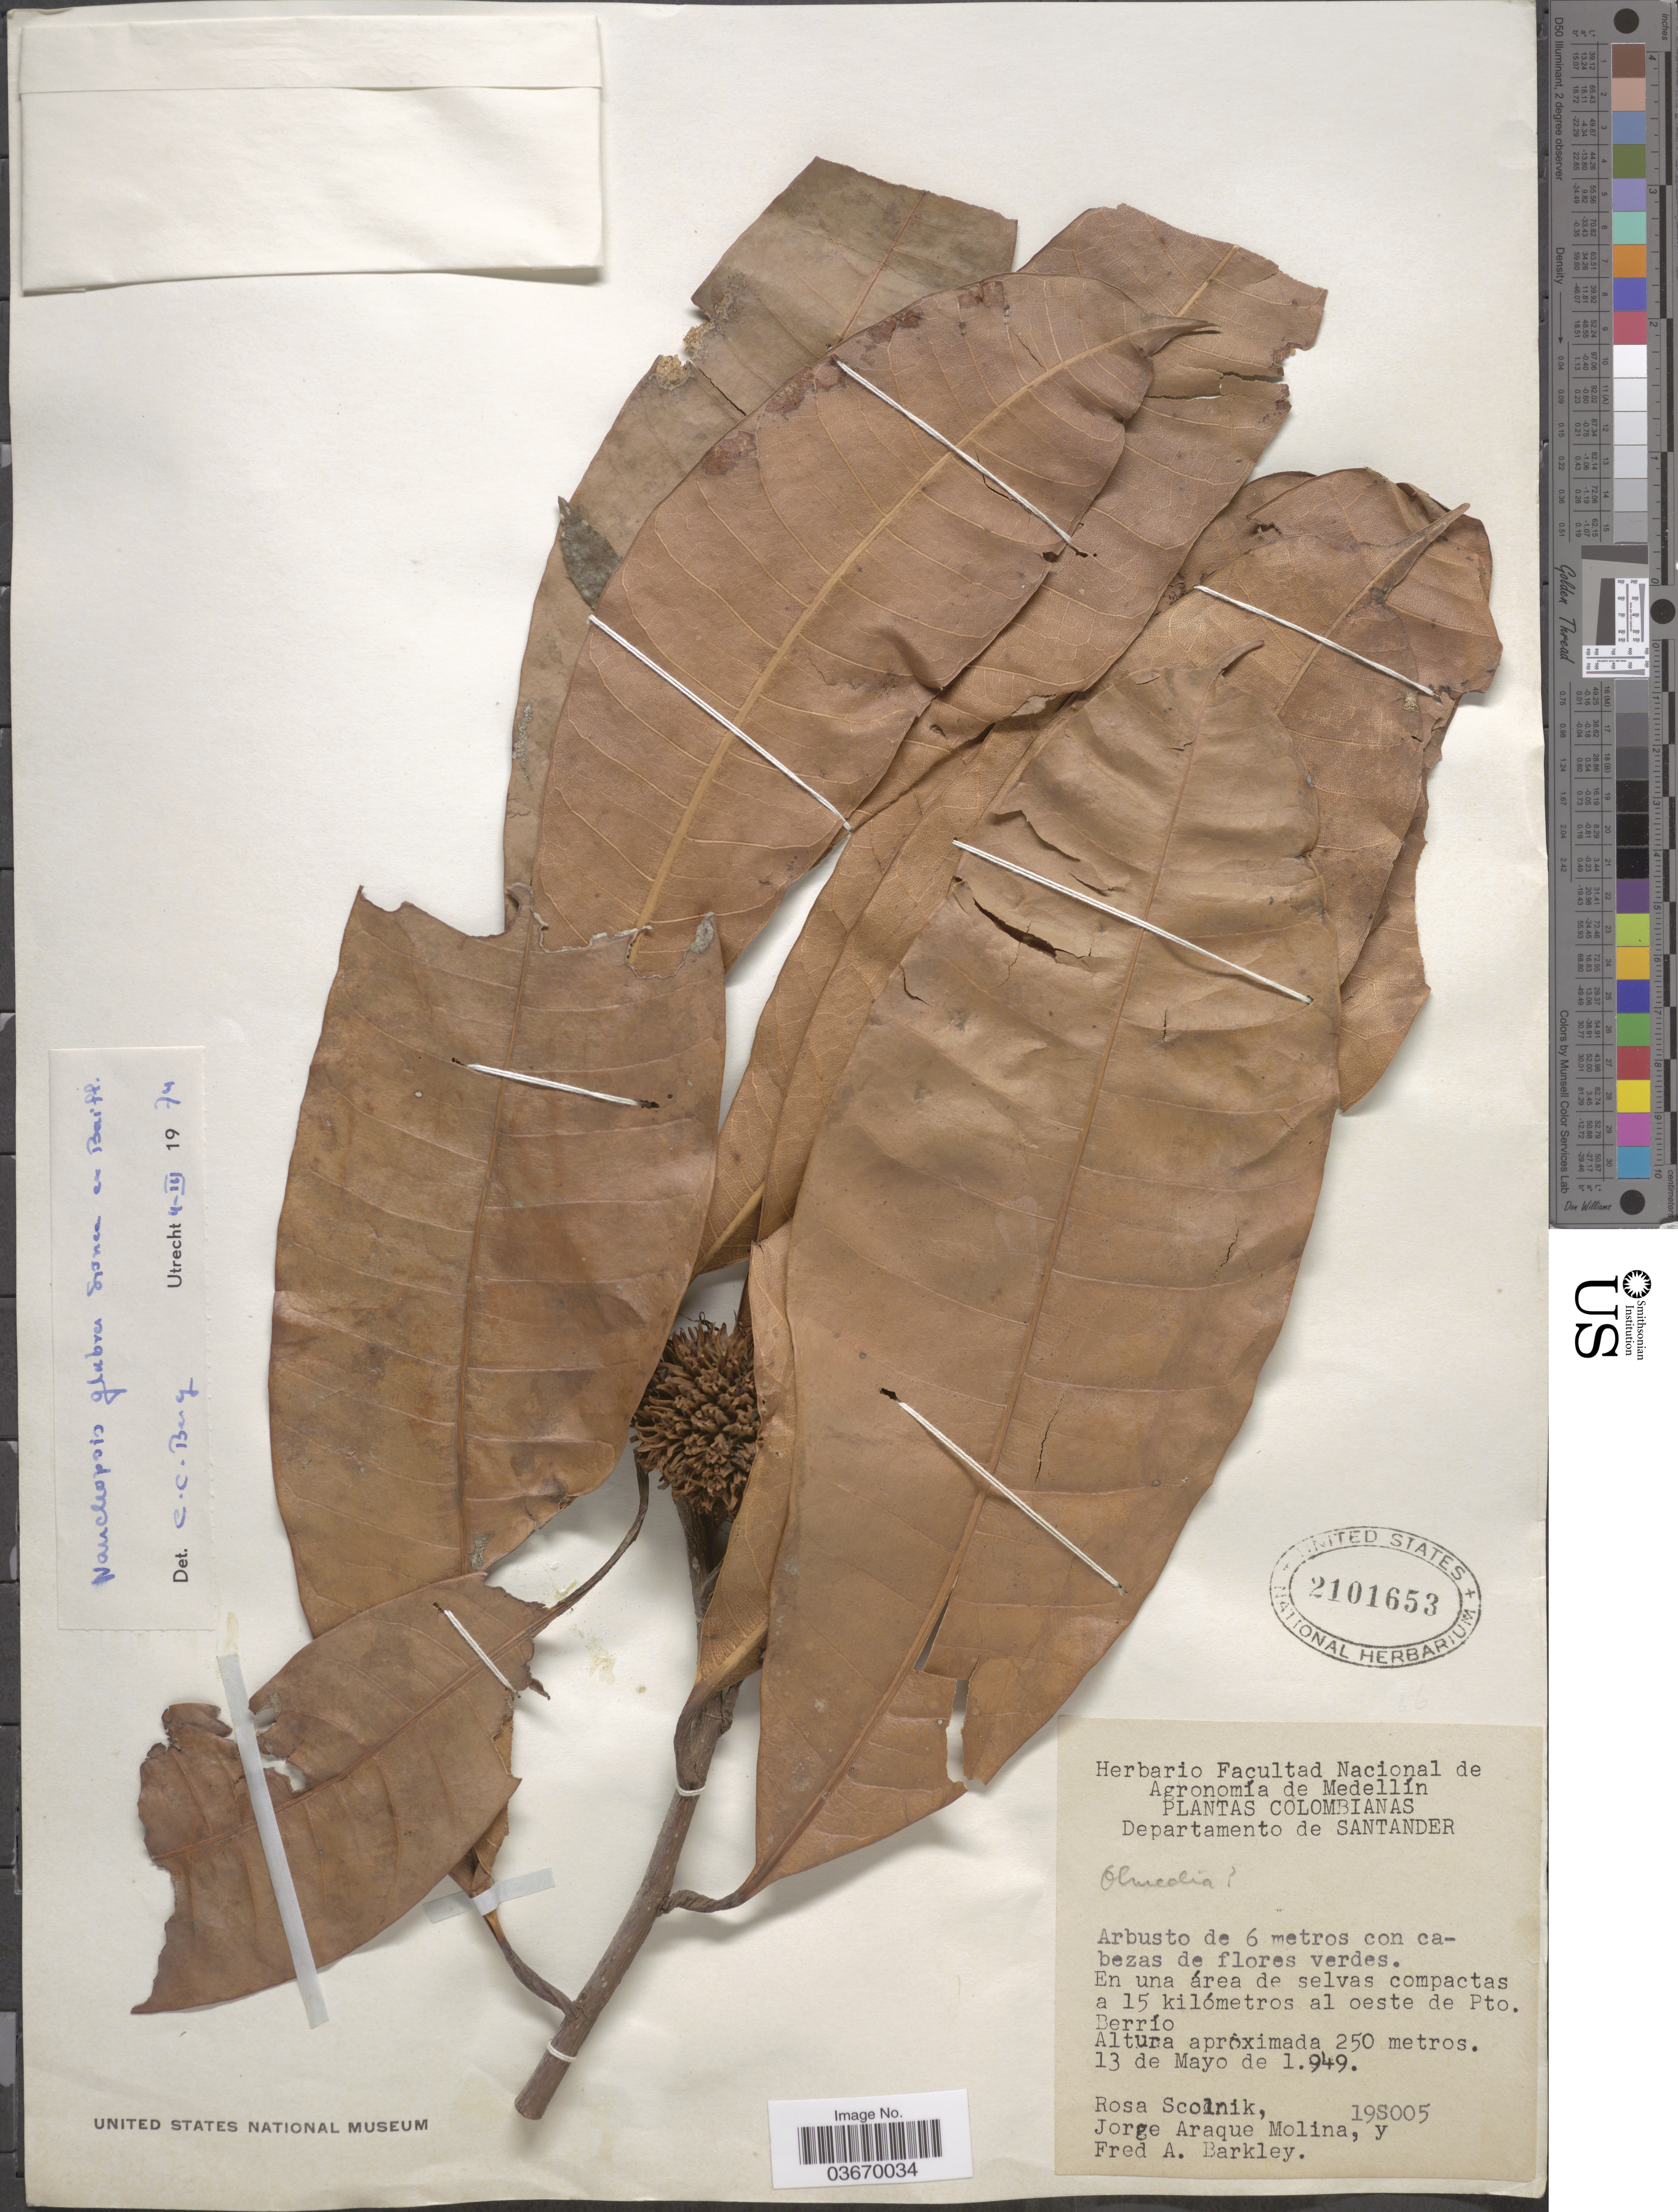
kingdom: Plantae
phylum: Tracheophyta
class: Magnoliopsida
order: Rosales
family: Moraceae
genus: Naucleopsis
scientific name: Naucleopsis glabra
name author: Spruce ex Pittier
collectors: R. Scolnik, J. A. Molina & F. A. Barkley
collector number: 19S005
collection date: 1949-05-13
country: Colombia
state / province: Santander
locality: Departamento de Santander. En una área de selvas compactas a 15 kilómetros al oeste de Pto. Berrío.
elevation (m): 250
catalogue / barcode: US 2101653